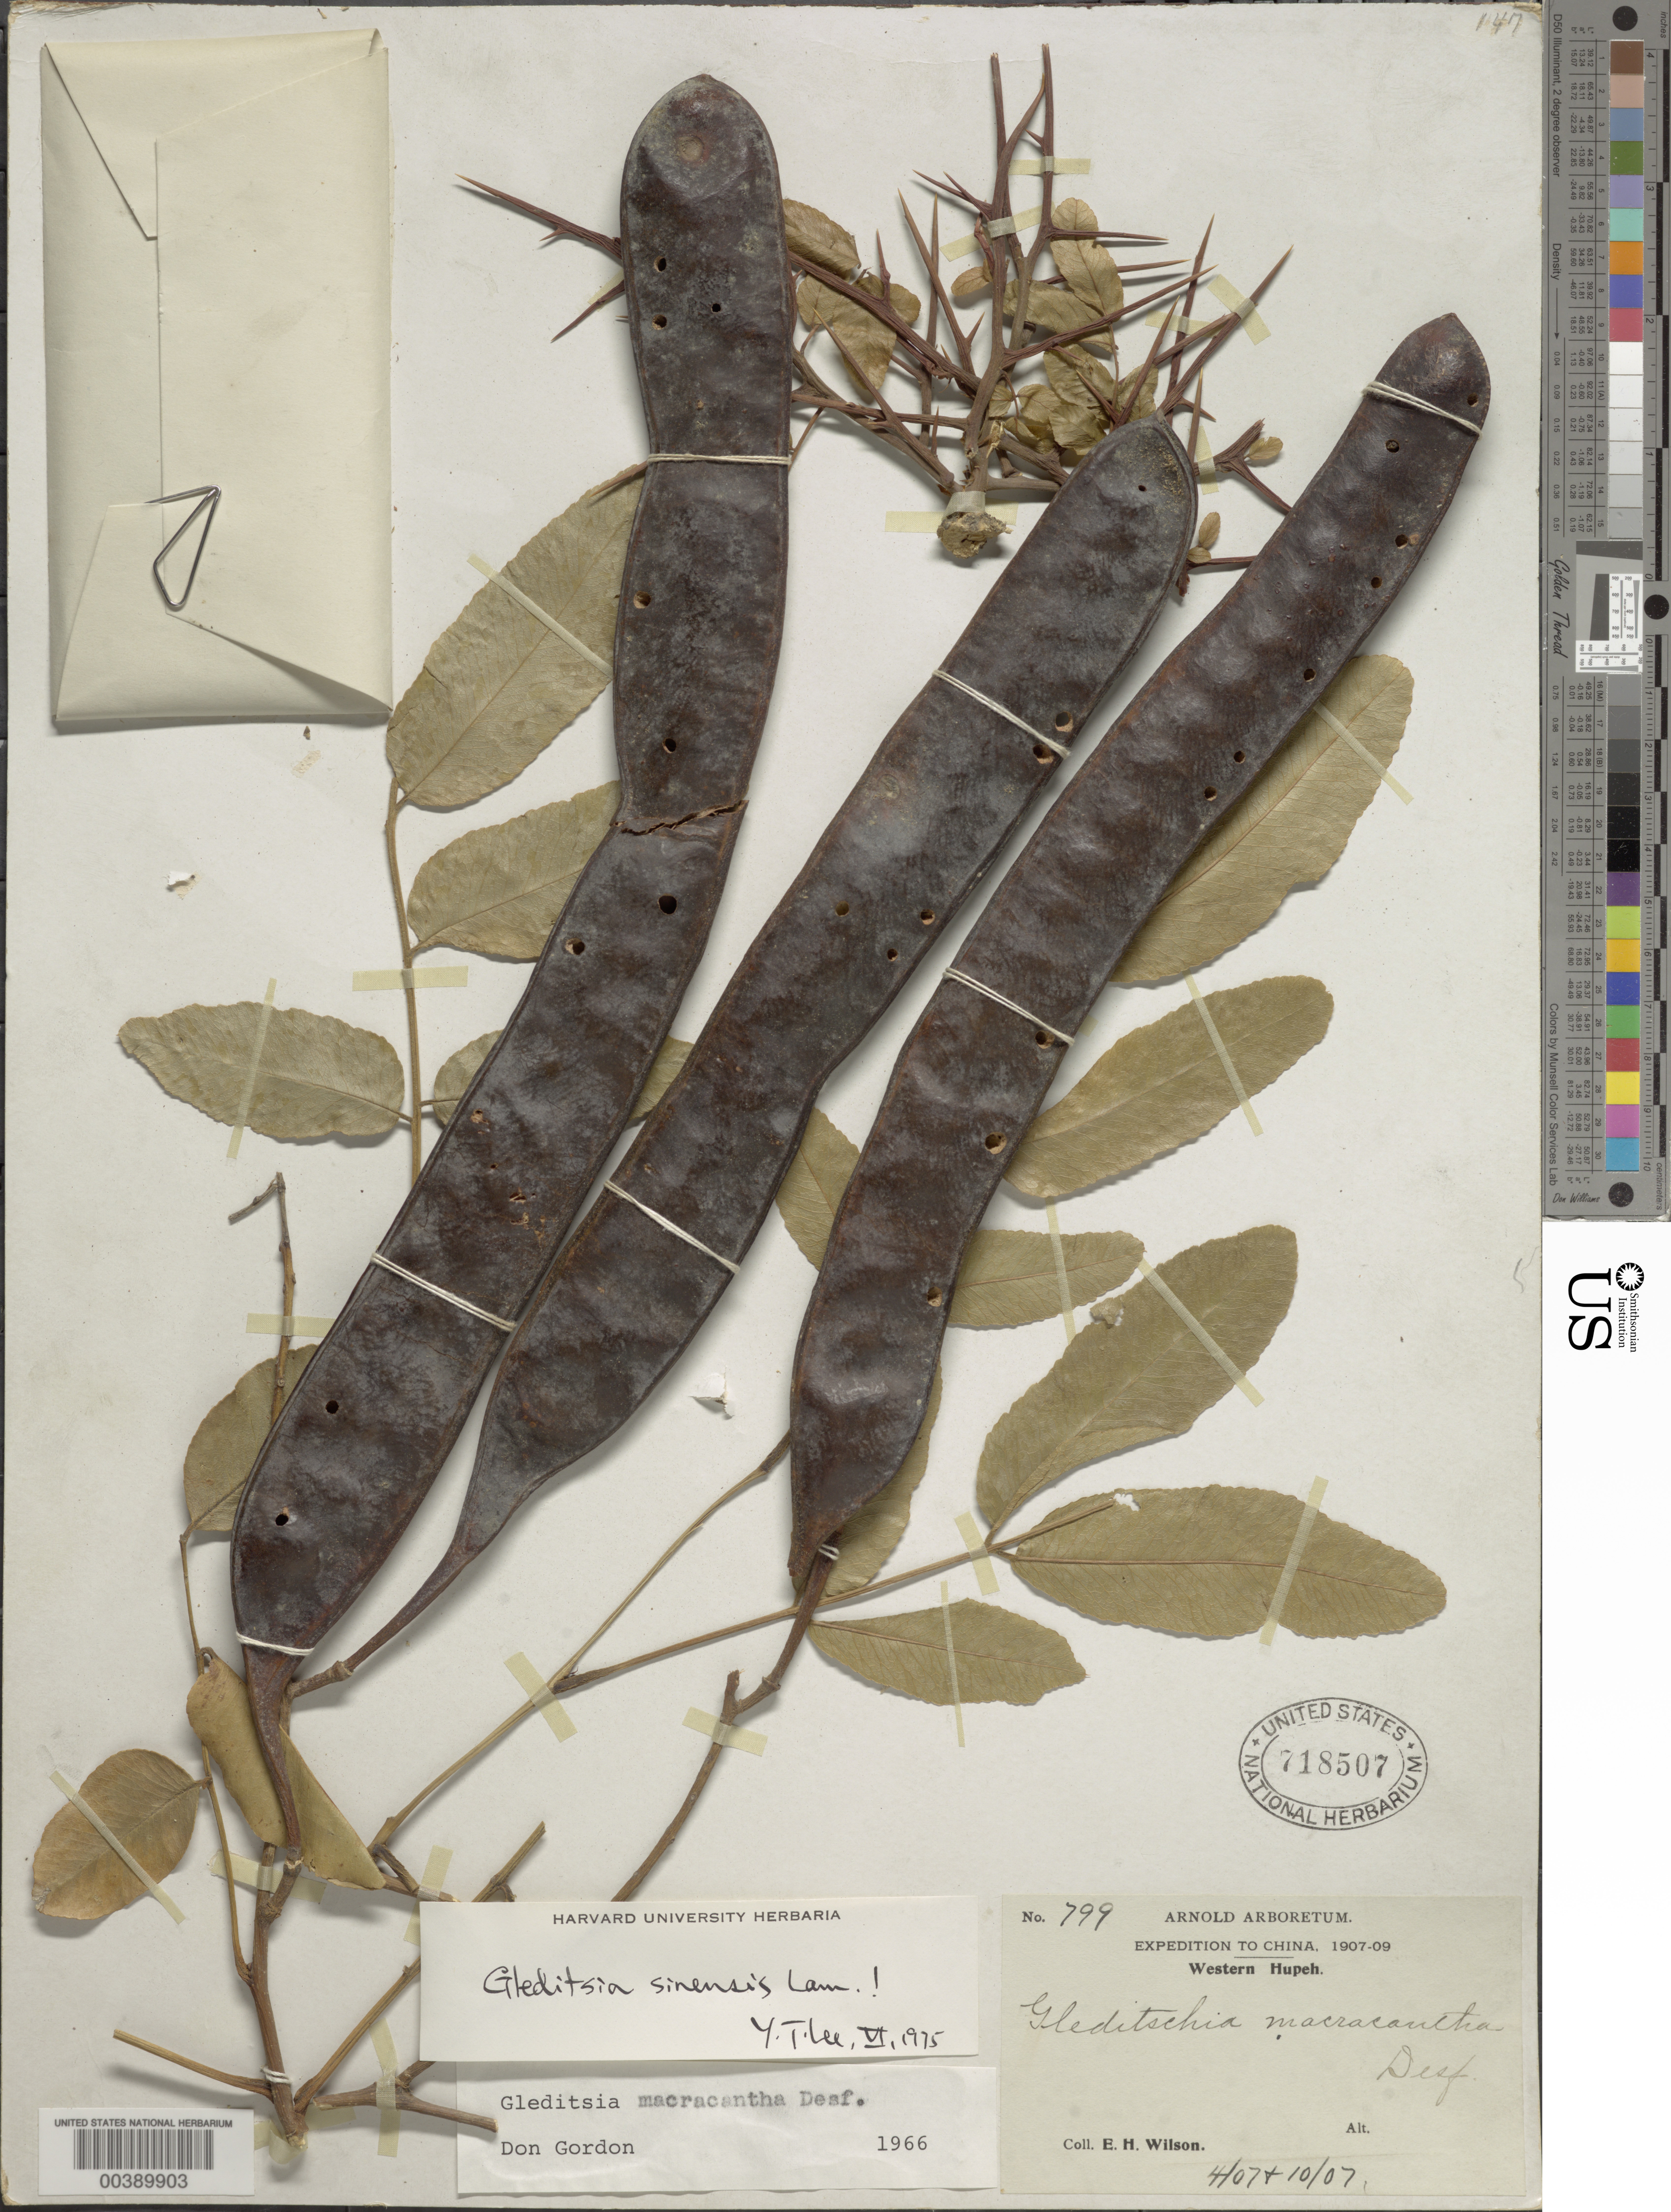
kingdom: Plantae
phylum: Tracheophyta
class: Magnoliopsida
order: Fabales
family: Fabaceae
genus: Gleditsia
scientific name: Gleditsia sinensis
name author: Lam.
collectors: E. H. Wilson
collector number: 799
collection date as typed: Apr 1907 and -- Oct 1907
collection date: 1907-04,1907-10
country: China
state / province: Hubei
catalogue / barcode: US 718507